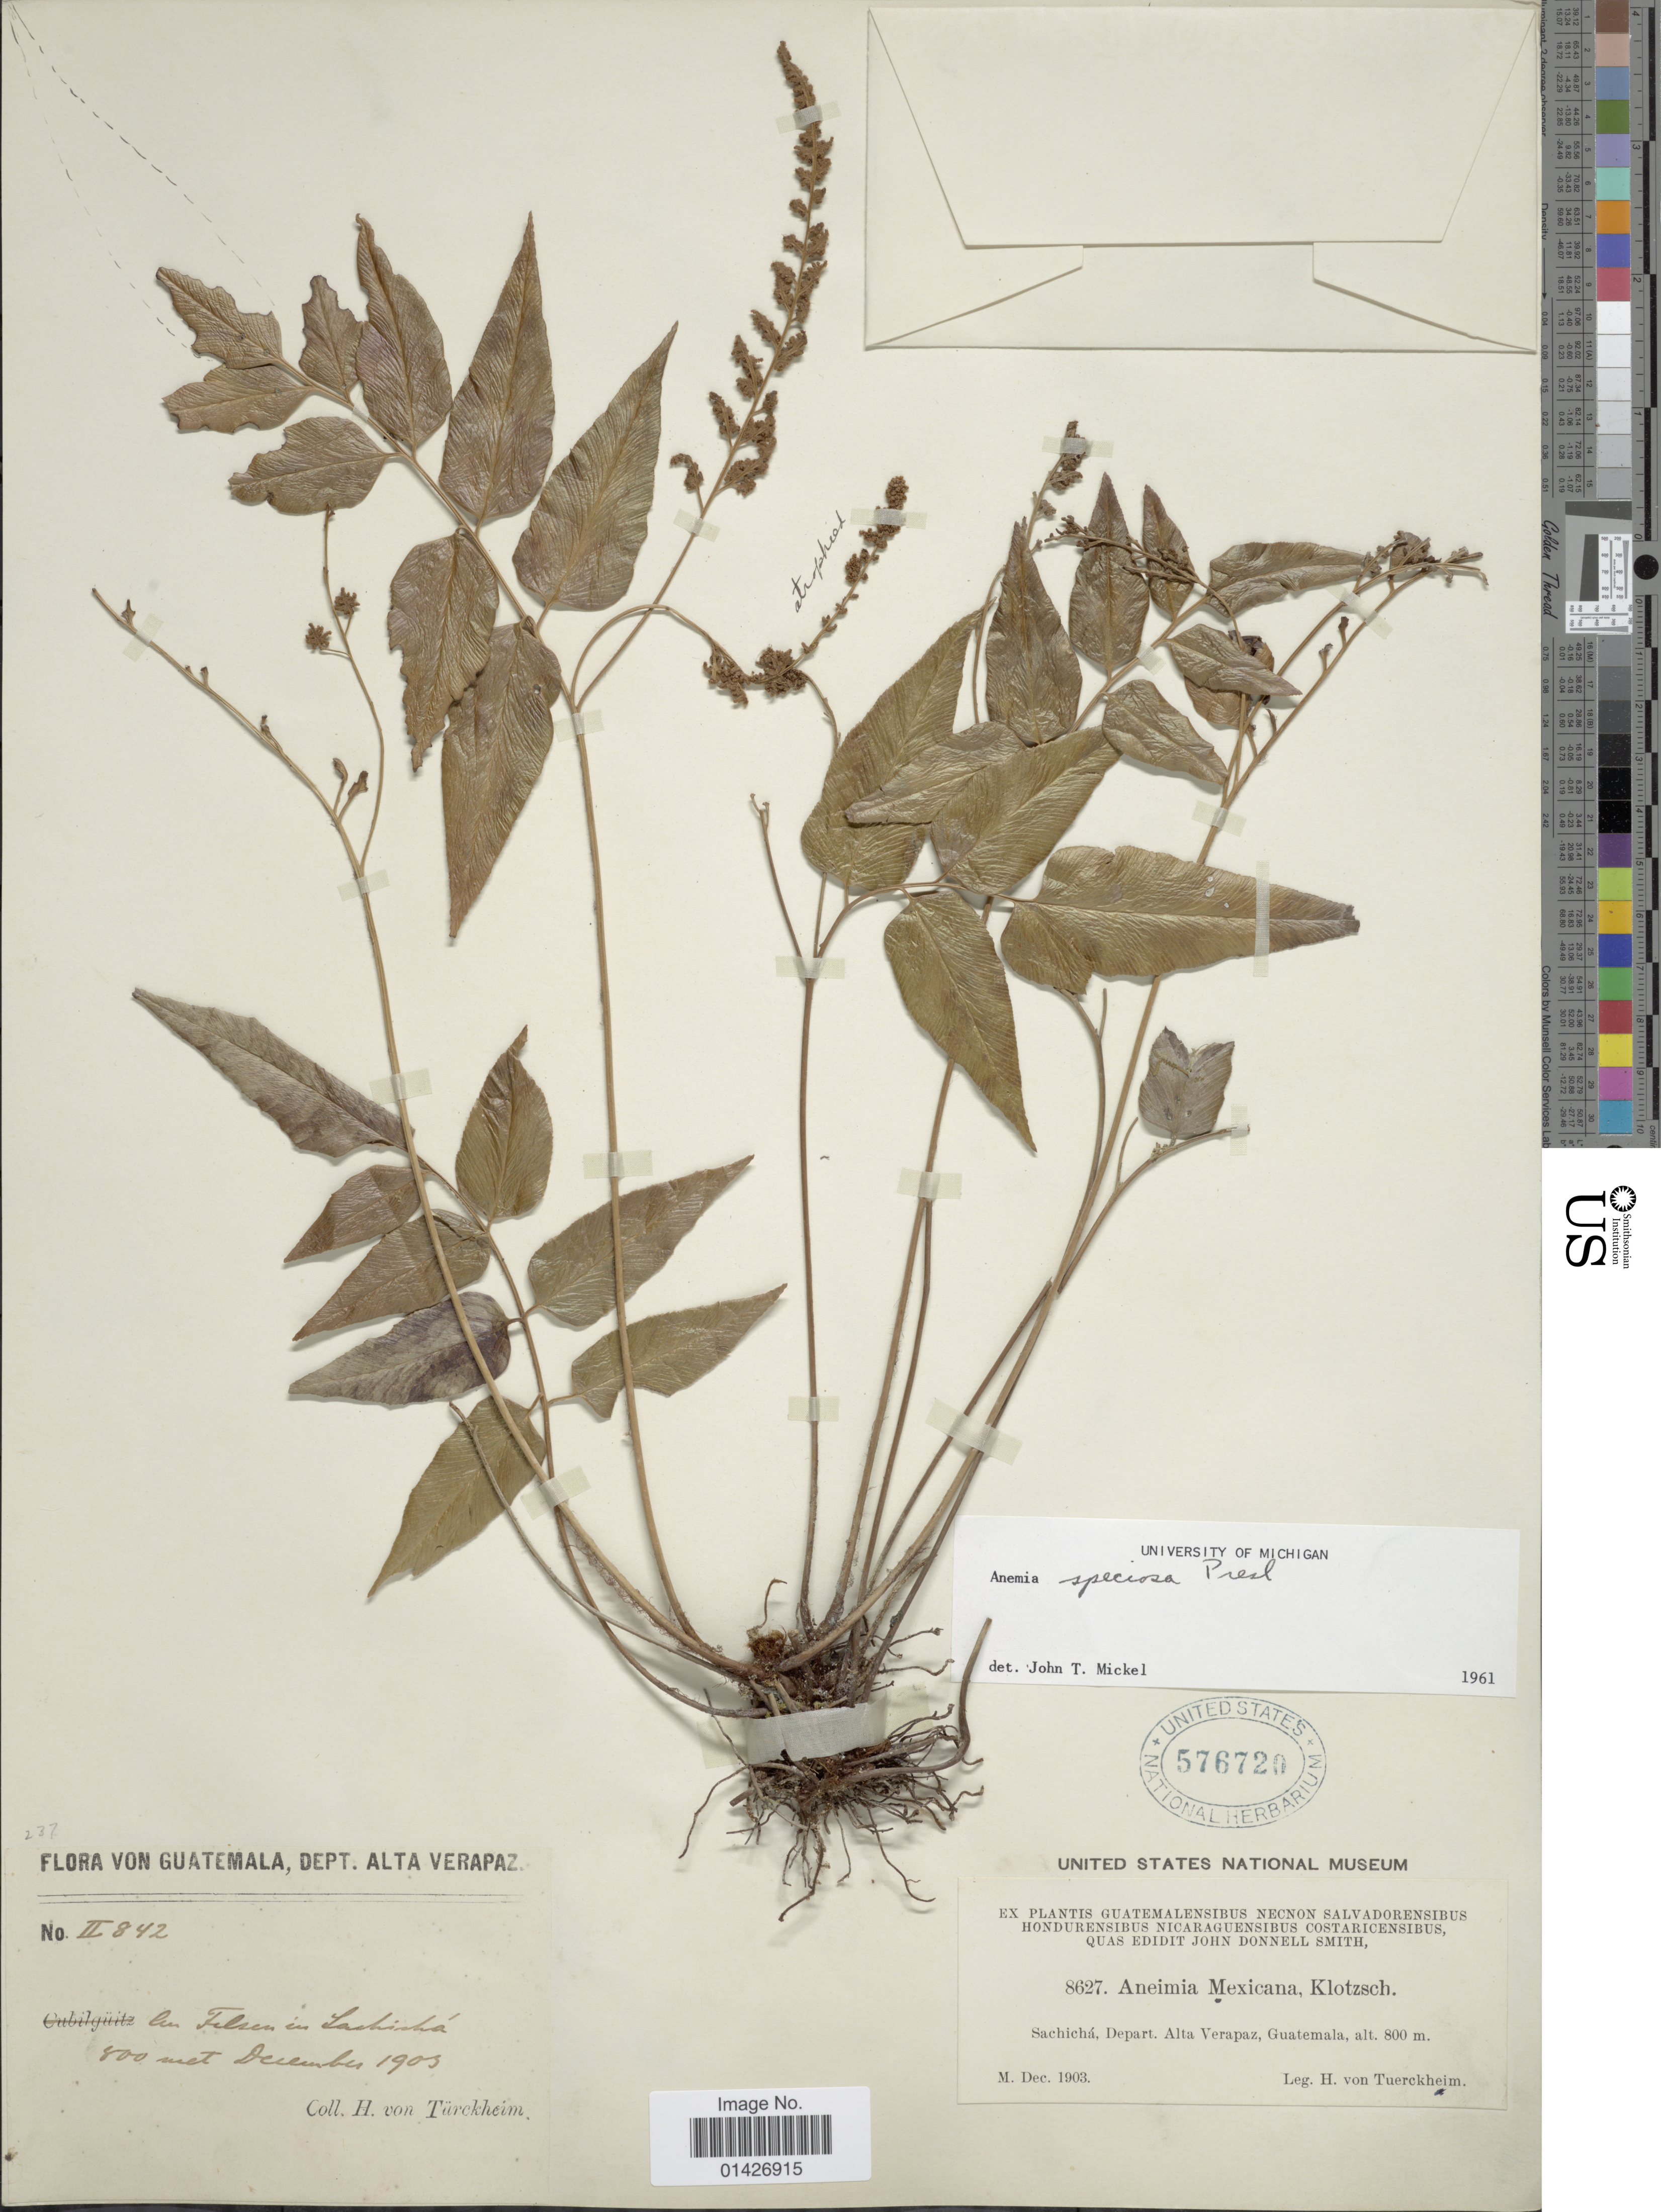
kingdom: Plantae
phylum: Tracheophyta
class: Polypodiopsida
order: Schizaeales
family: Anemiaceae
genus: Anemia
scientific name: Anemia speciosa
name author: C. Presl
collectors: H. von Türckheim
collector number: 8627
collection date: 1903-12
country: Guatemala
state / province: Alta Verapaz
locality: Sachichá, Depart Alta Verapaz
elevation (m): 800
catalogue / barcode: US 576720